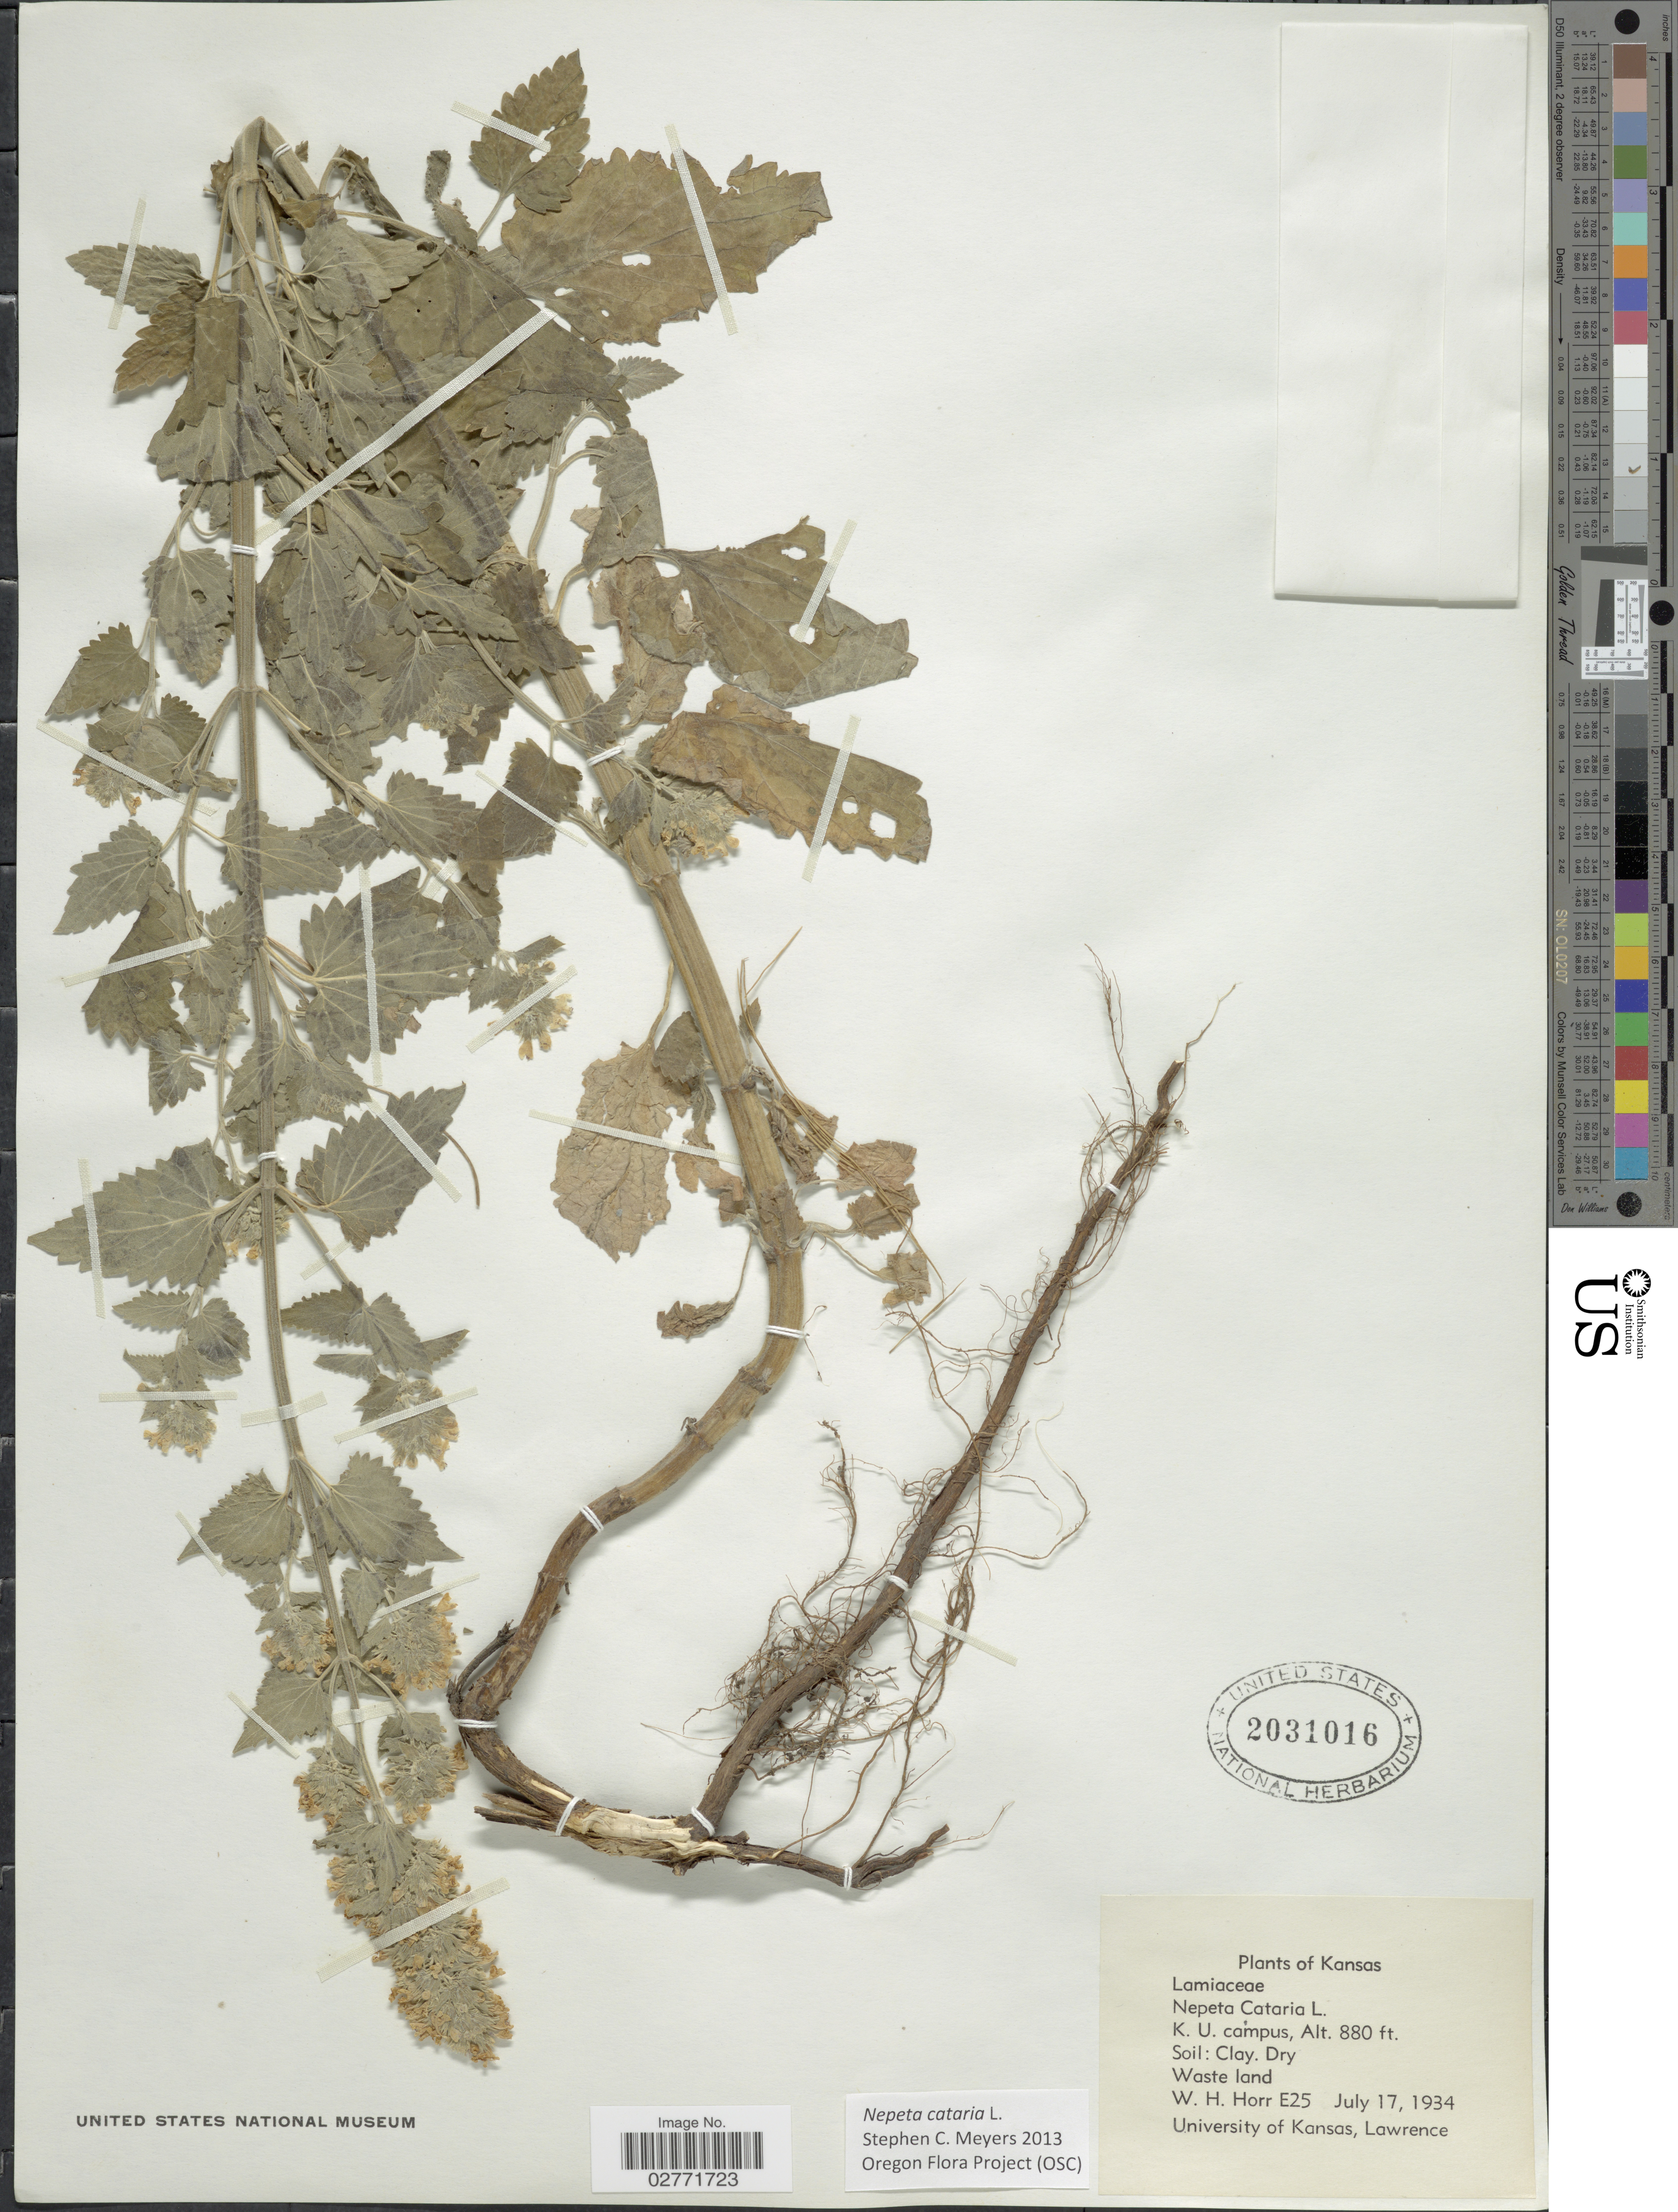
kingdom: Plantae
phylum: Tracheophyta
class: Magnoliopsida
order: Lamiales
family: Lamiaceae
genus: Nepeta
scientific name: Nepeta cataria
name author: L.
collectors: W. H. Horr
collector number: E25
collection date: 1934-07-17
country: United States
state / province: Kansas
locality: K.U. campus.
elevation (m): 268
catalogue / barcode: US 2031016